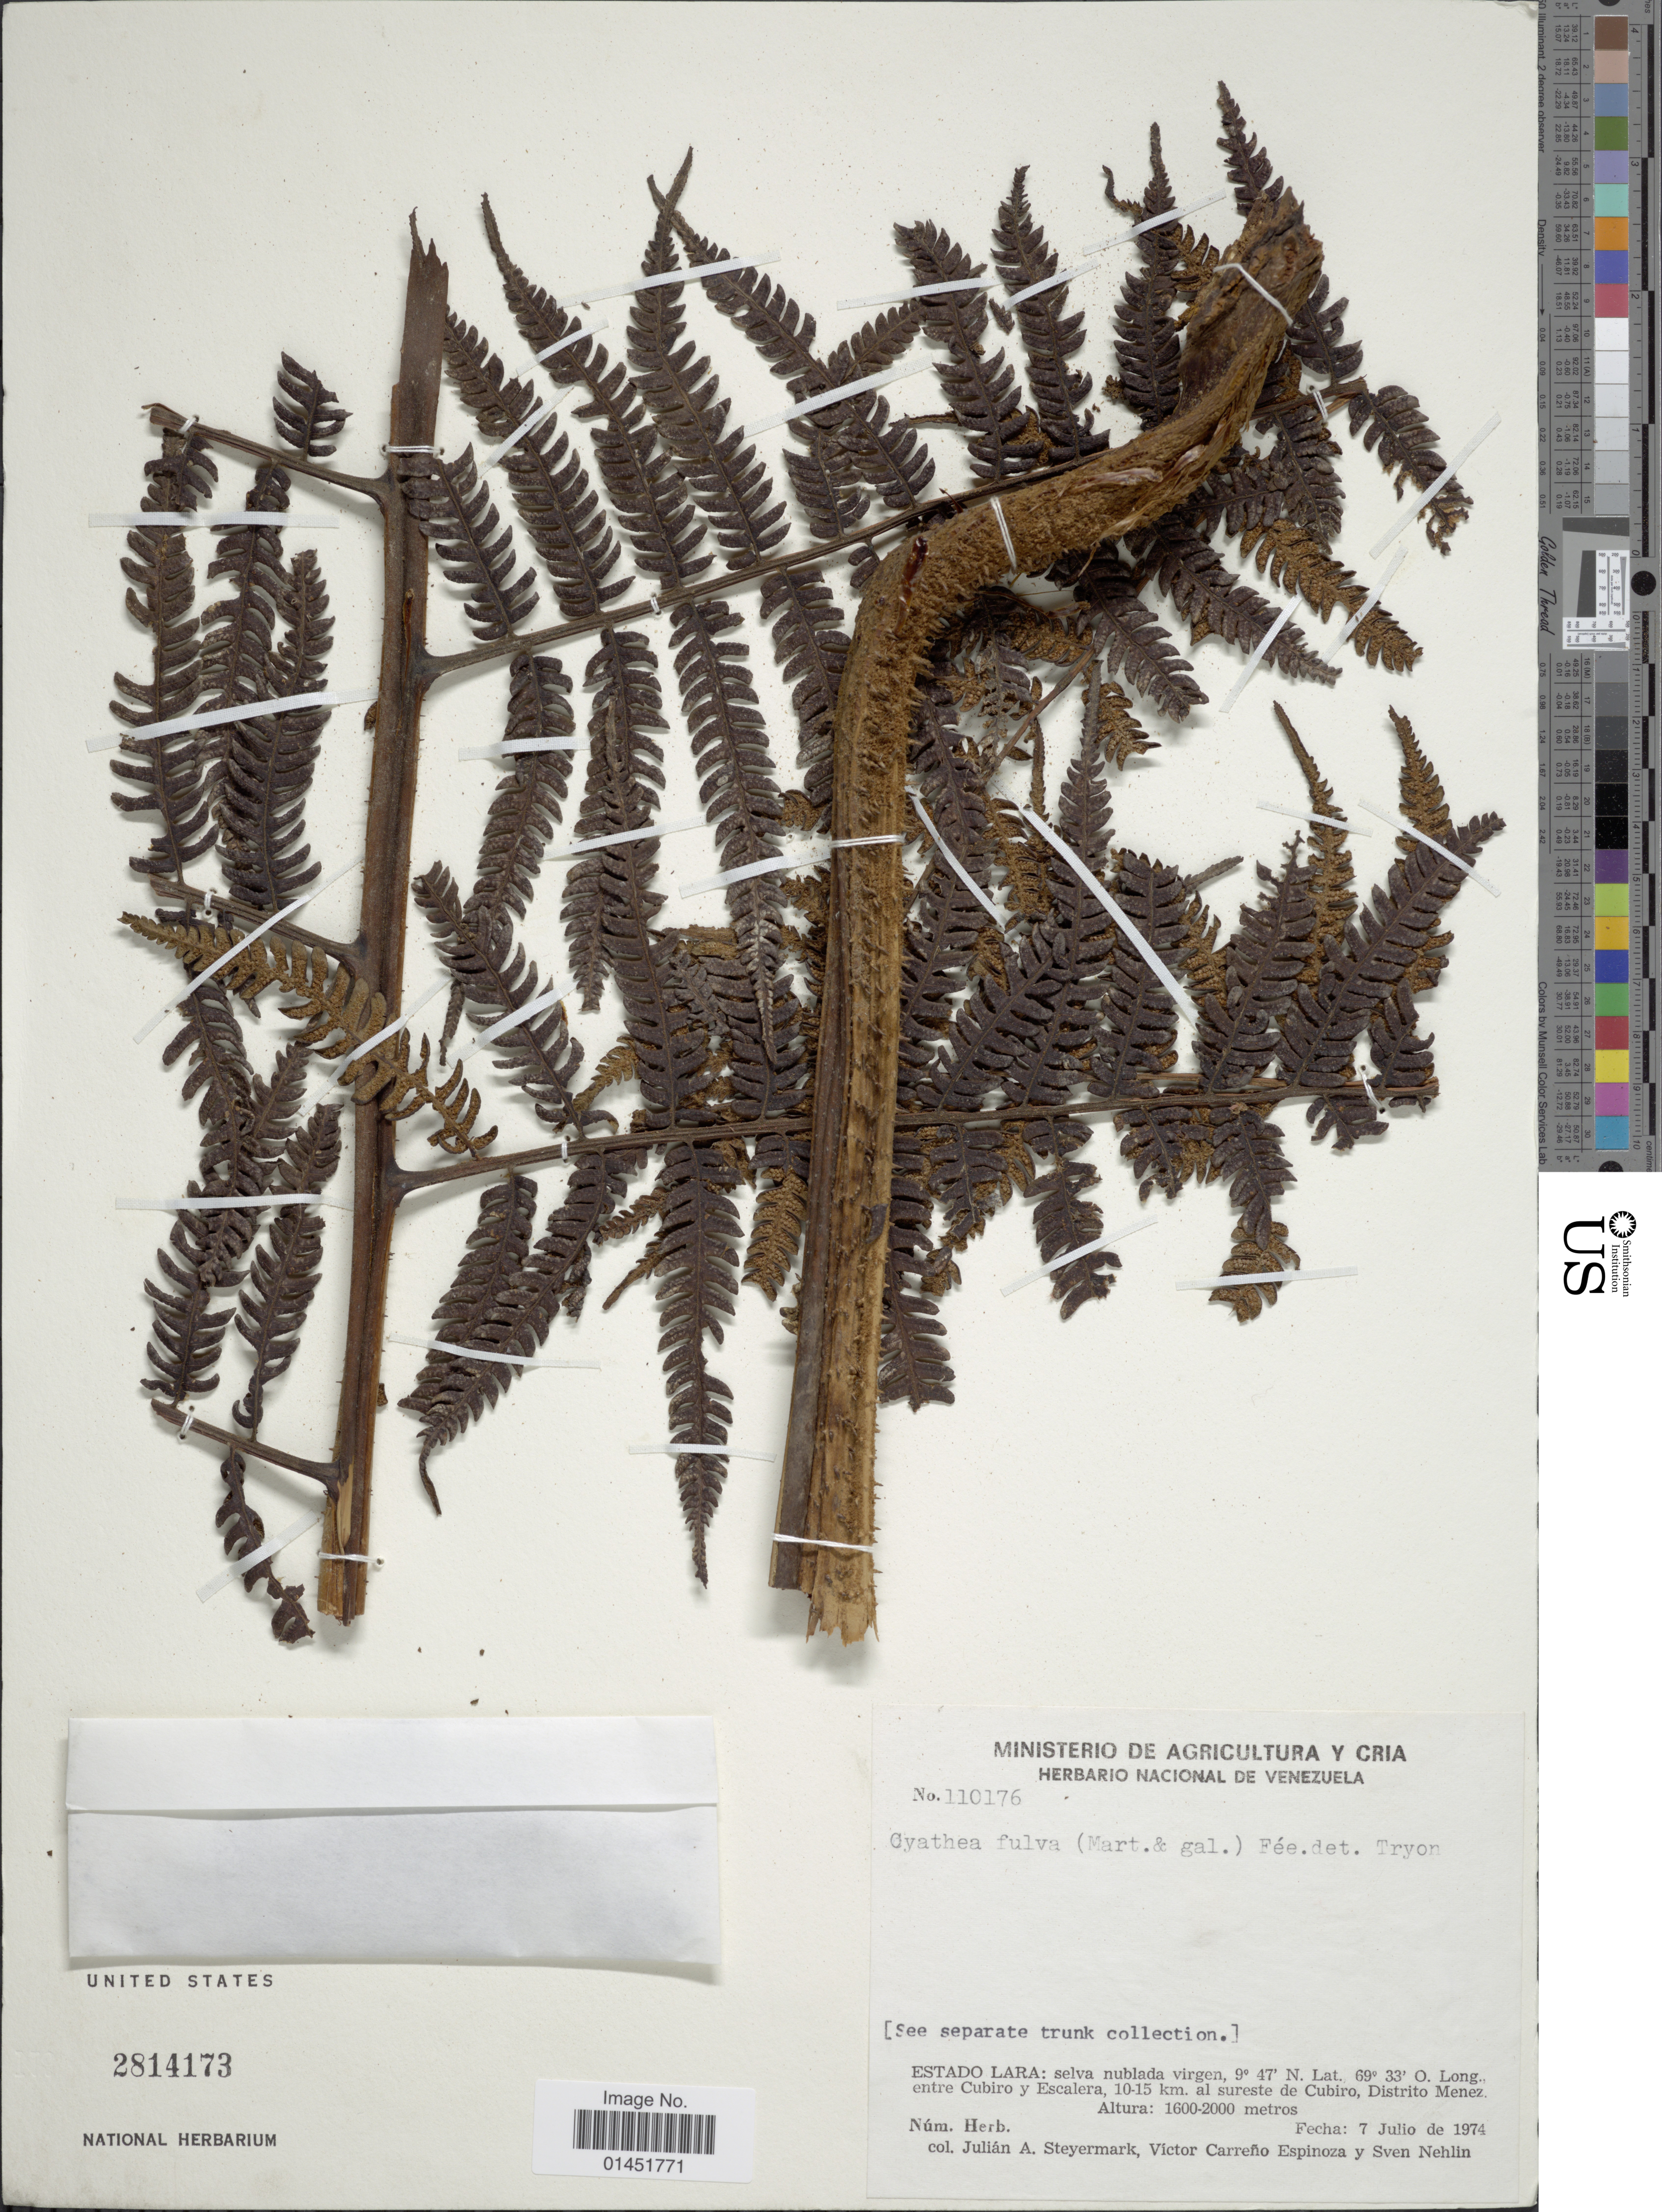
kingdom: Plantae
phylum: Tracheophyta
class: Polypodiopsida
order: Cyatheales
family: Cyatheaceae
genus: Cyathea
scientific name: Cyathea fulva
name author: (M. Martens & Galeotti) Fée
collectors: J. Steyermark, V. Carreño E. & S. Nehlin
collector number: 110176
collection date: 1974-07-07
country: Venezuela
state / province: Lara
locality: Selva nublada virgen, entre cubiro y Escalera, 10-15 km al al sureste de Cubiro, Distrito Menez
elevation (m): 1600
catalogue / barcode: US 2814173